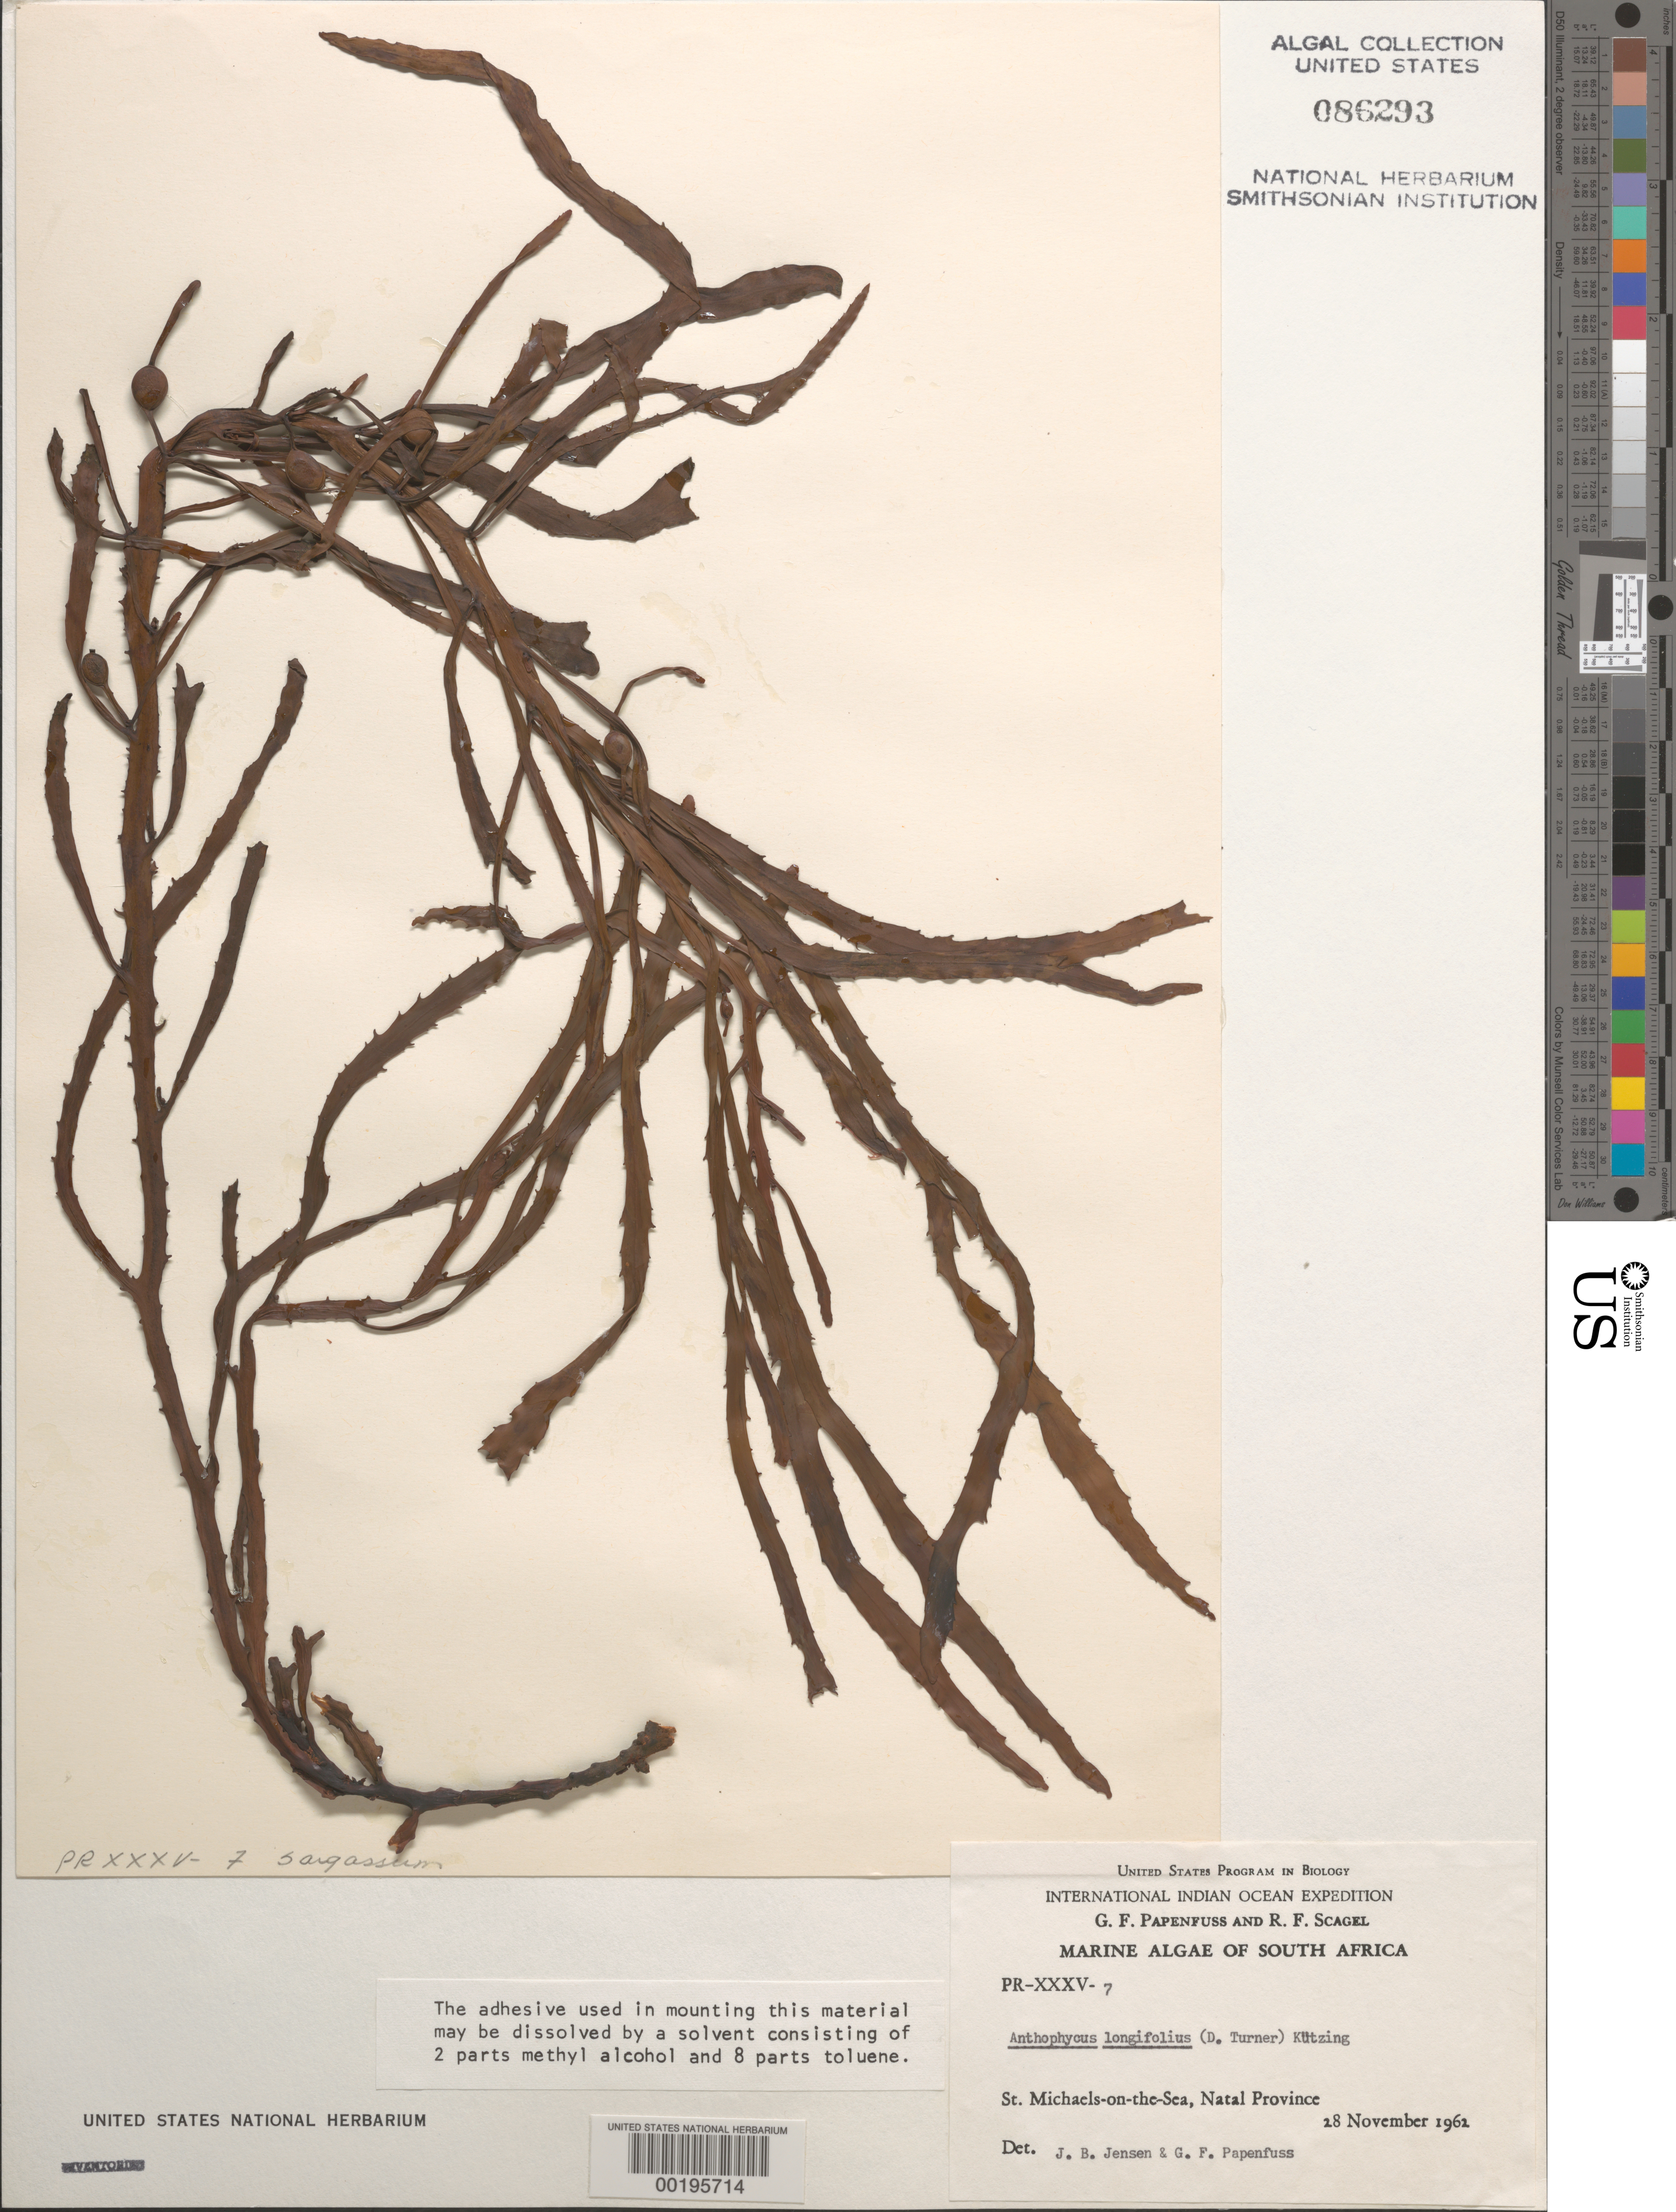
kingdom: Chromista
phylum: Ochrophyta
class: Phaeophyceae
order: Fucales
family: Sargassaceae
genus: Anthophycus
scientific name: Anthophycus longifolius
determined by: Jensen, J. B.; Papenfuss, G. F.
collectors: G. Papenfuss & R. F. Scagel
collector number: PR-XXXV-7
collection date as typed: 28 Nov 1962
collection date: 1962-11-28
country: South Africa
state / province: KwaZulu-Natal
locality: St. Michaels-on-the-Sea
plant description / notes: International Indian Ocean Expedition, 1962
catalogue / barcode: US 86293